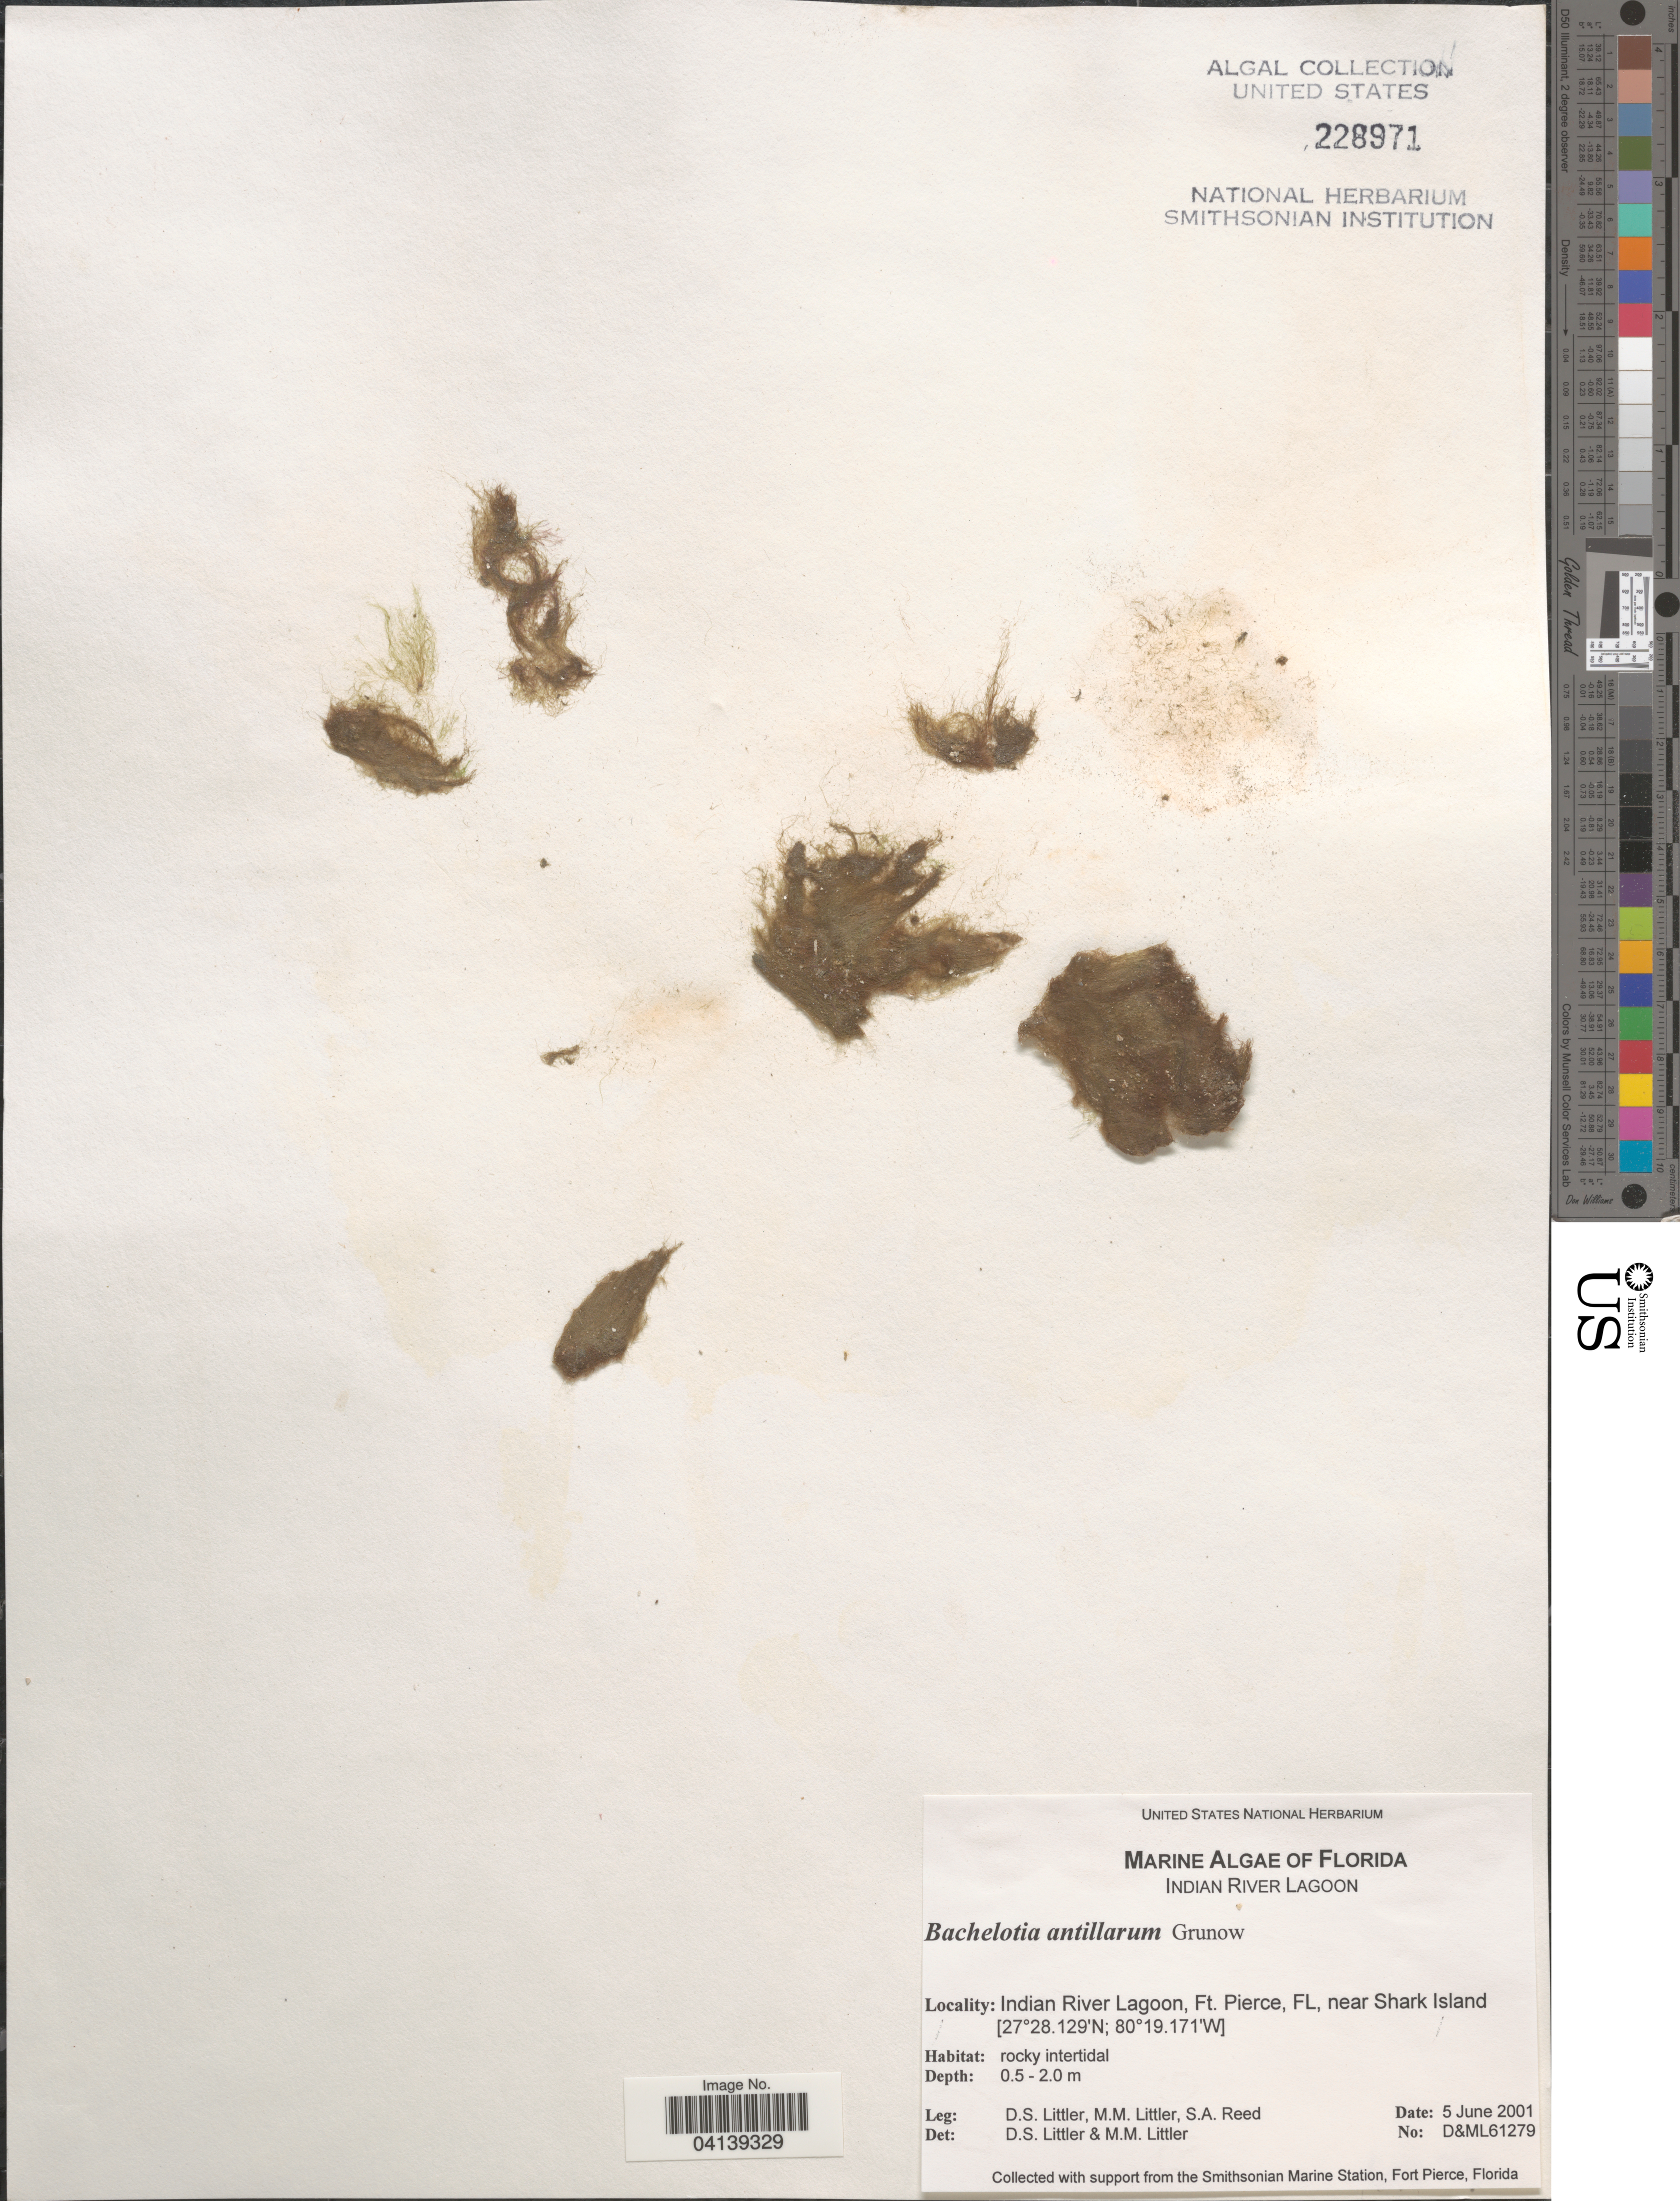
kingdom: Chromista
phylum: Ochrophyta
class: Phaeophyceae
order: Ectocarpales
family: Ectocarpaceae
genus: Bachelotia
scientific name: Bachelotia antillarum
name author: (Grunow) Gerloff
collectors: D. S. Littler & S. Reed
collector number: D&ML61279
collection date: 2001-06-05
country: United States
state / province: Florida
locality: Indian River Lagoon, Ft. Pierce, near Shark Island.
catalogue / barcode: US 228971